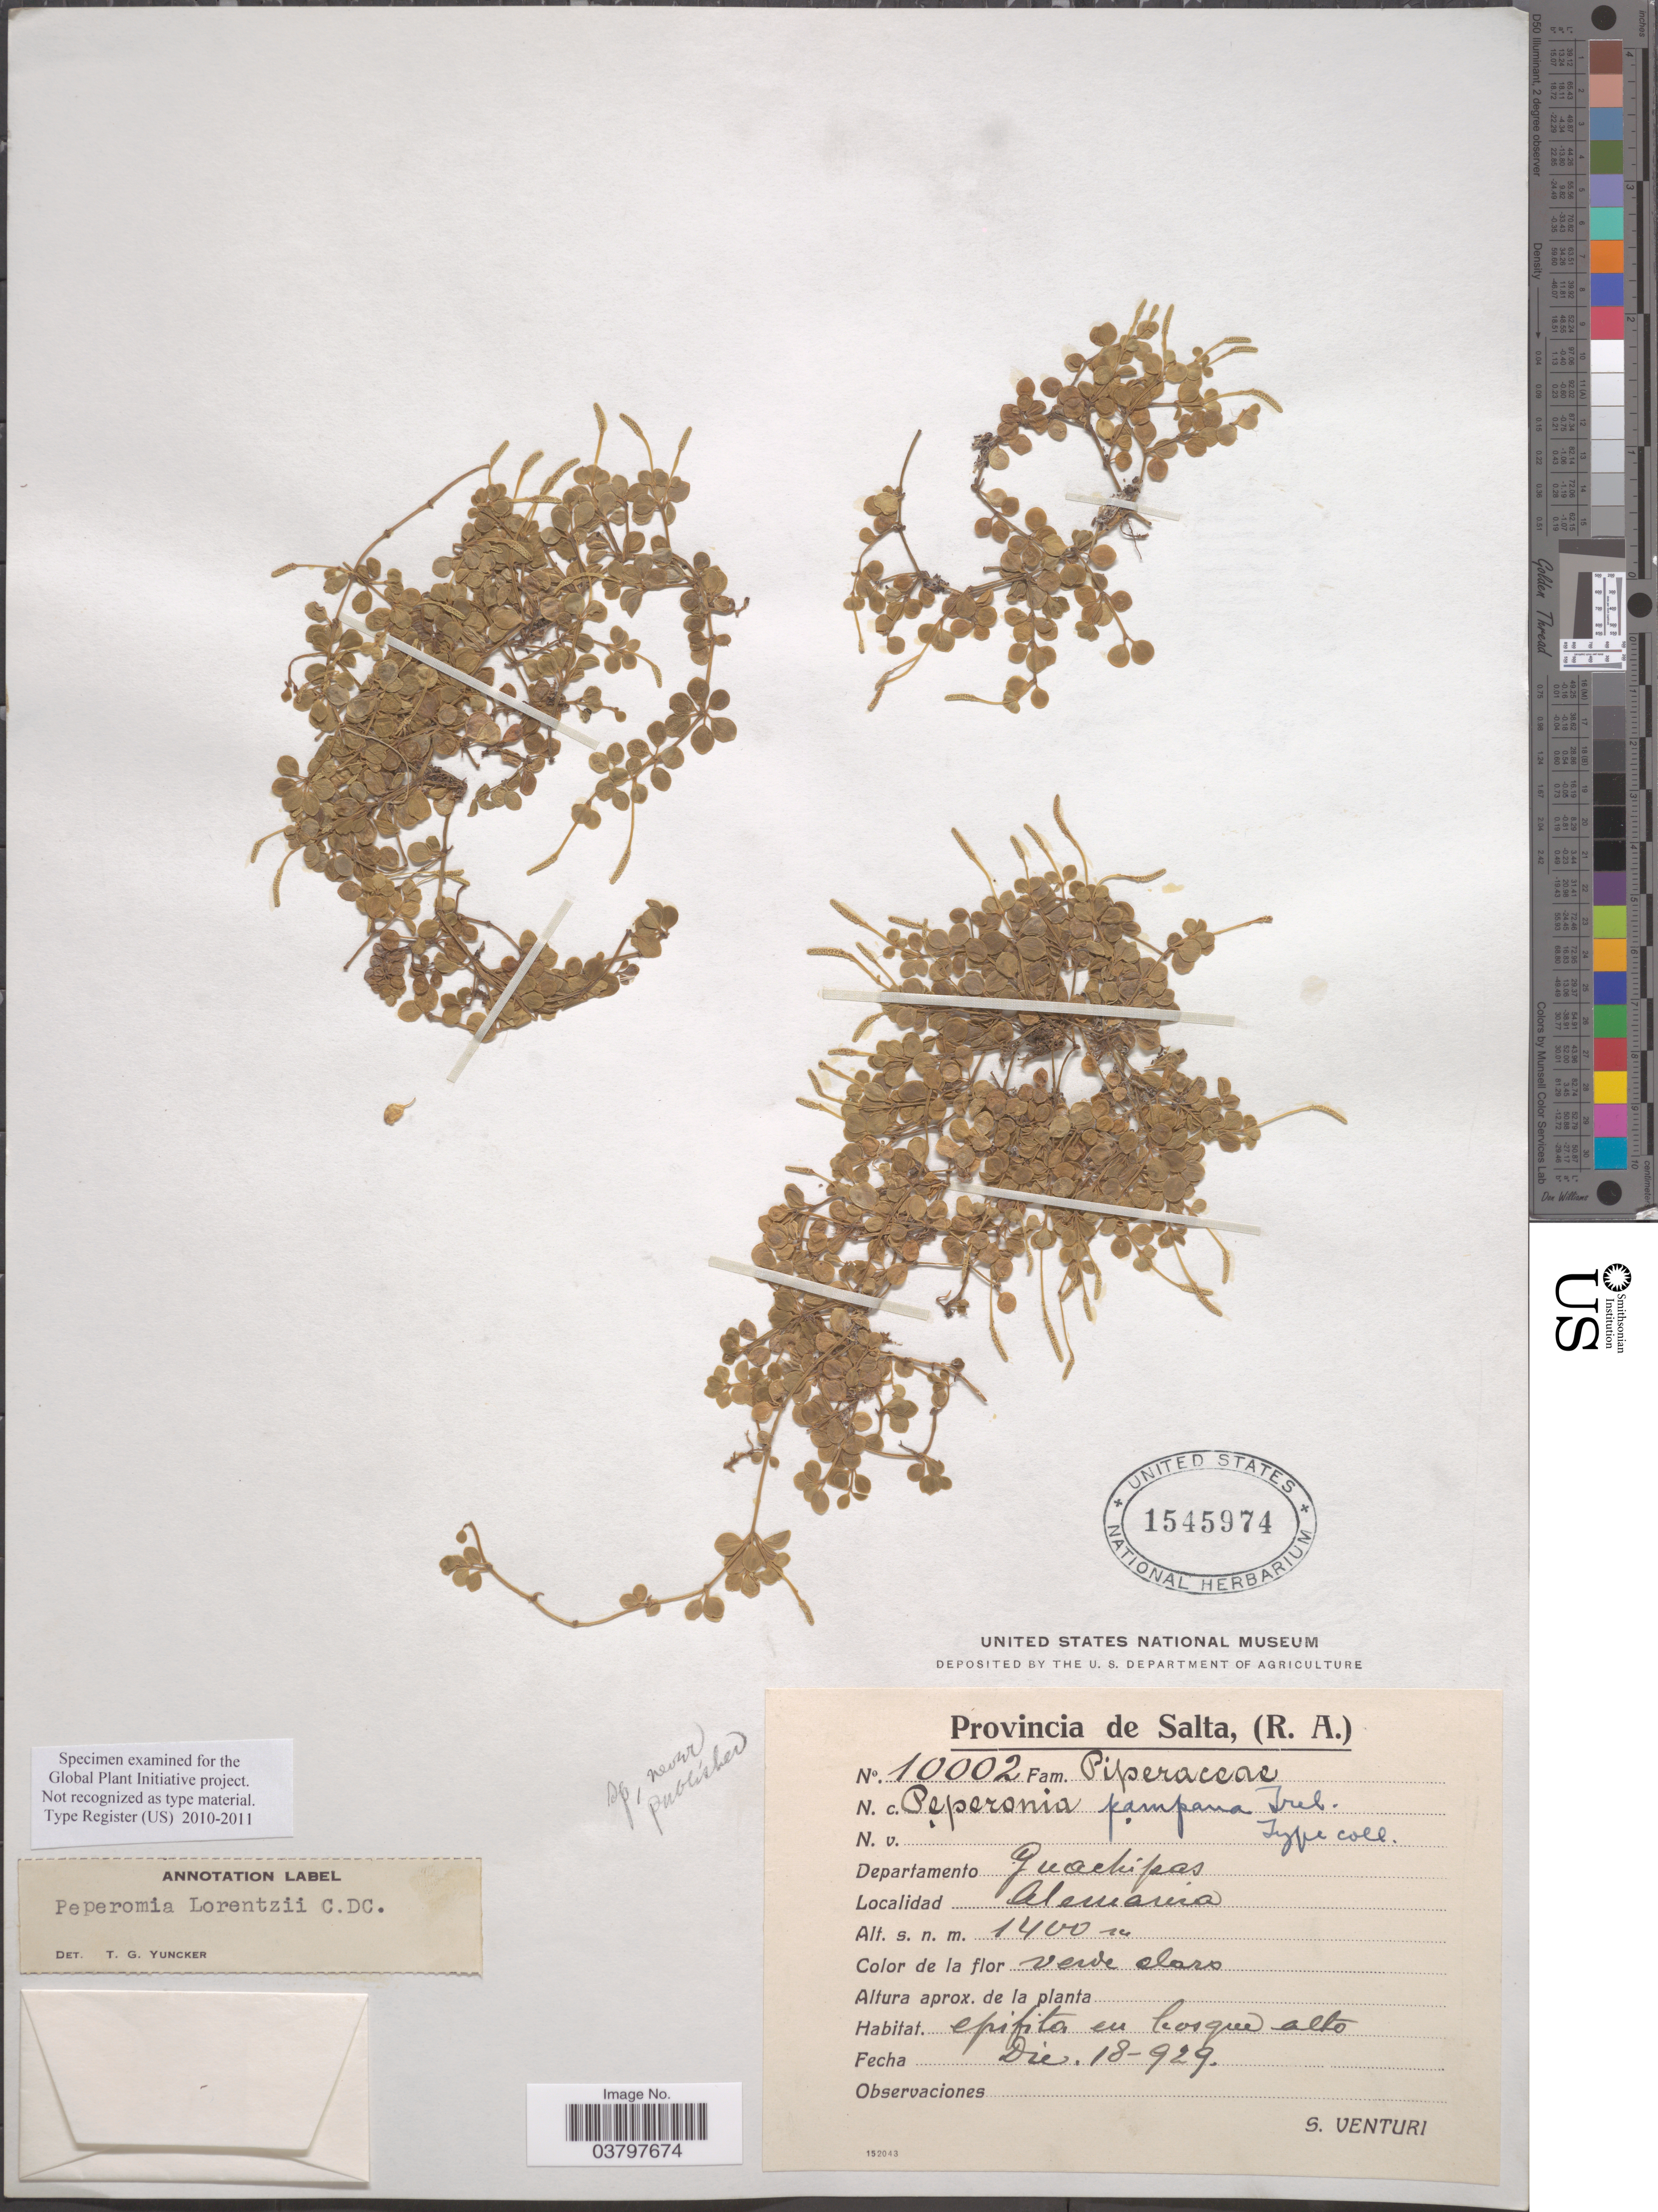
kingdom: Plantae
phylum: Tracheophyta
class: Magnoliopsida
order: Piperales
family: Piperaceae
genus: Peperomia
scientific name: Peperomia lorentzii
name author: C. DC.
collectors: S. Venturi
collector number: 10002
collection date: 1929-12-18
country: Argentina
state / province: Salta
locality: Departamento Guachipas. Alemania.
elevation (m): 1400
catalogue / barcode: US 1545974